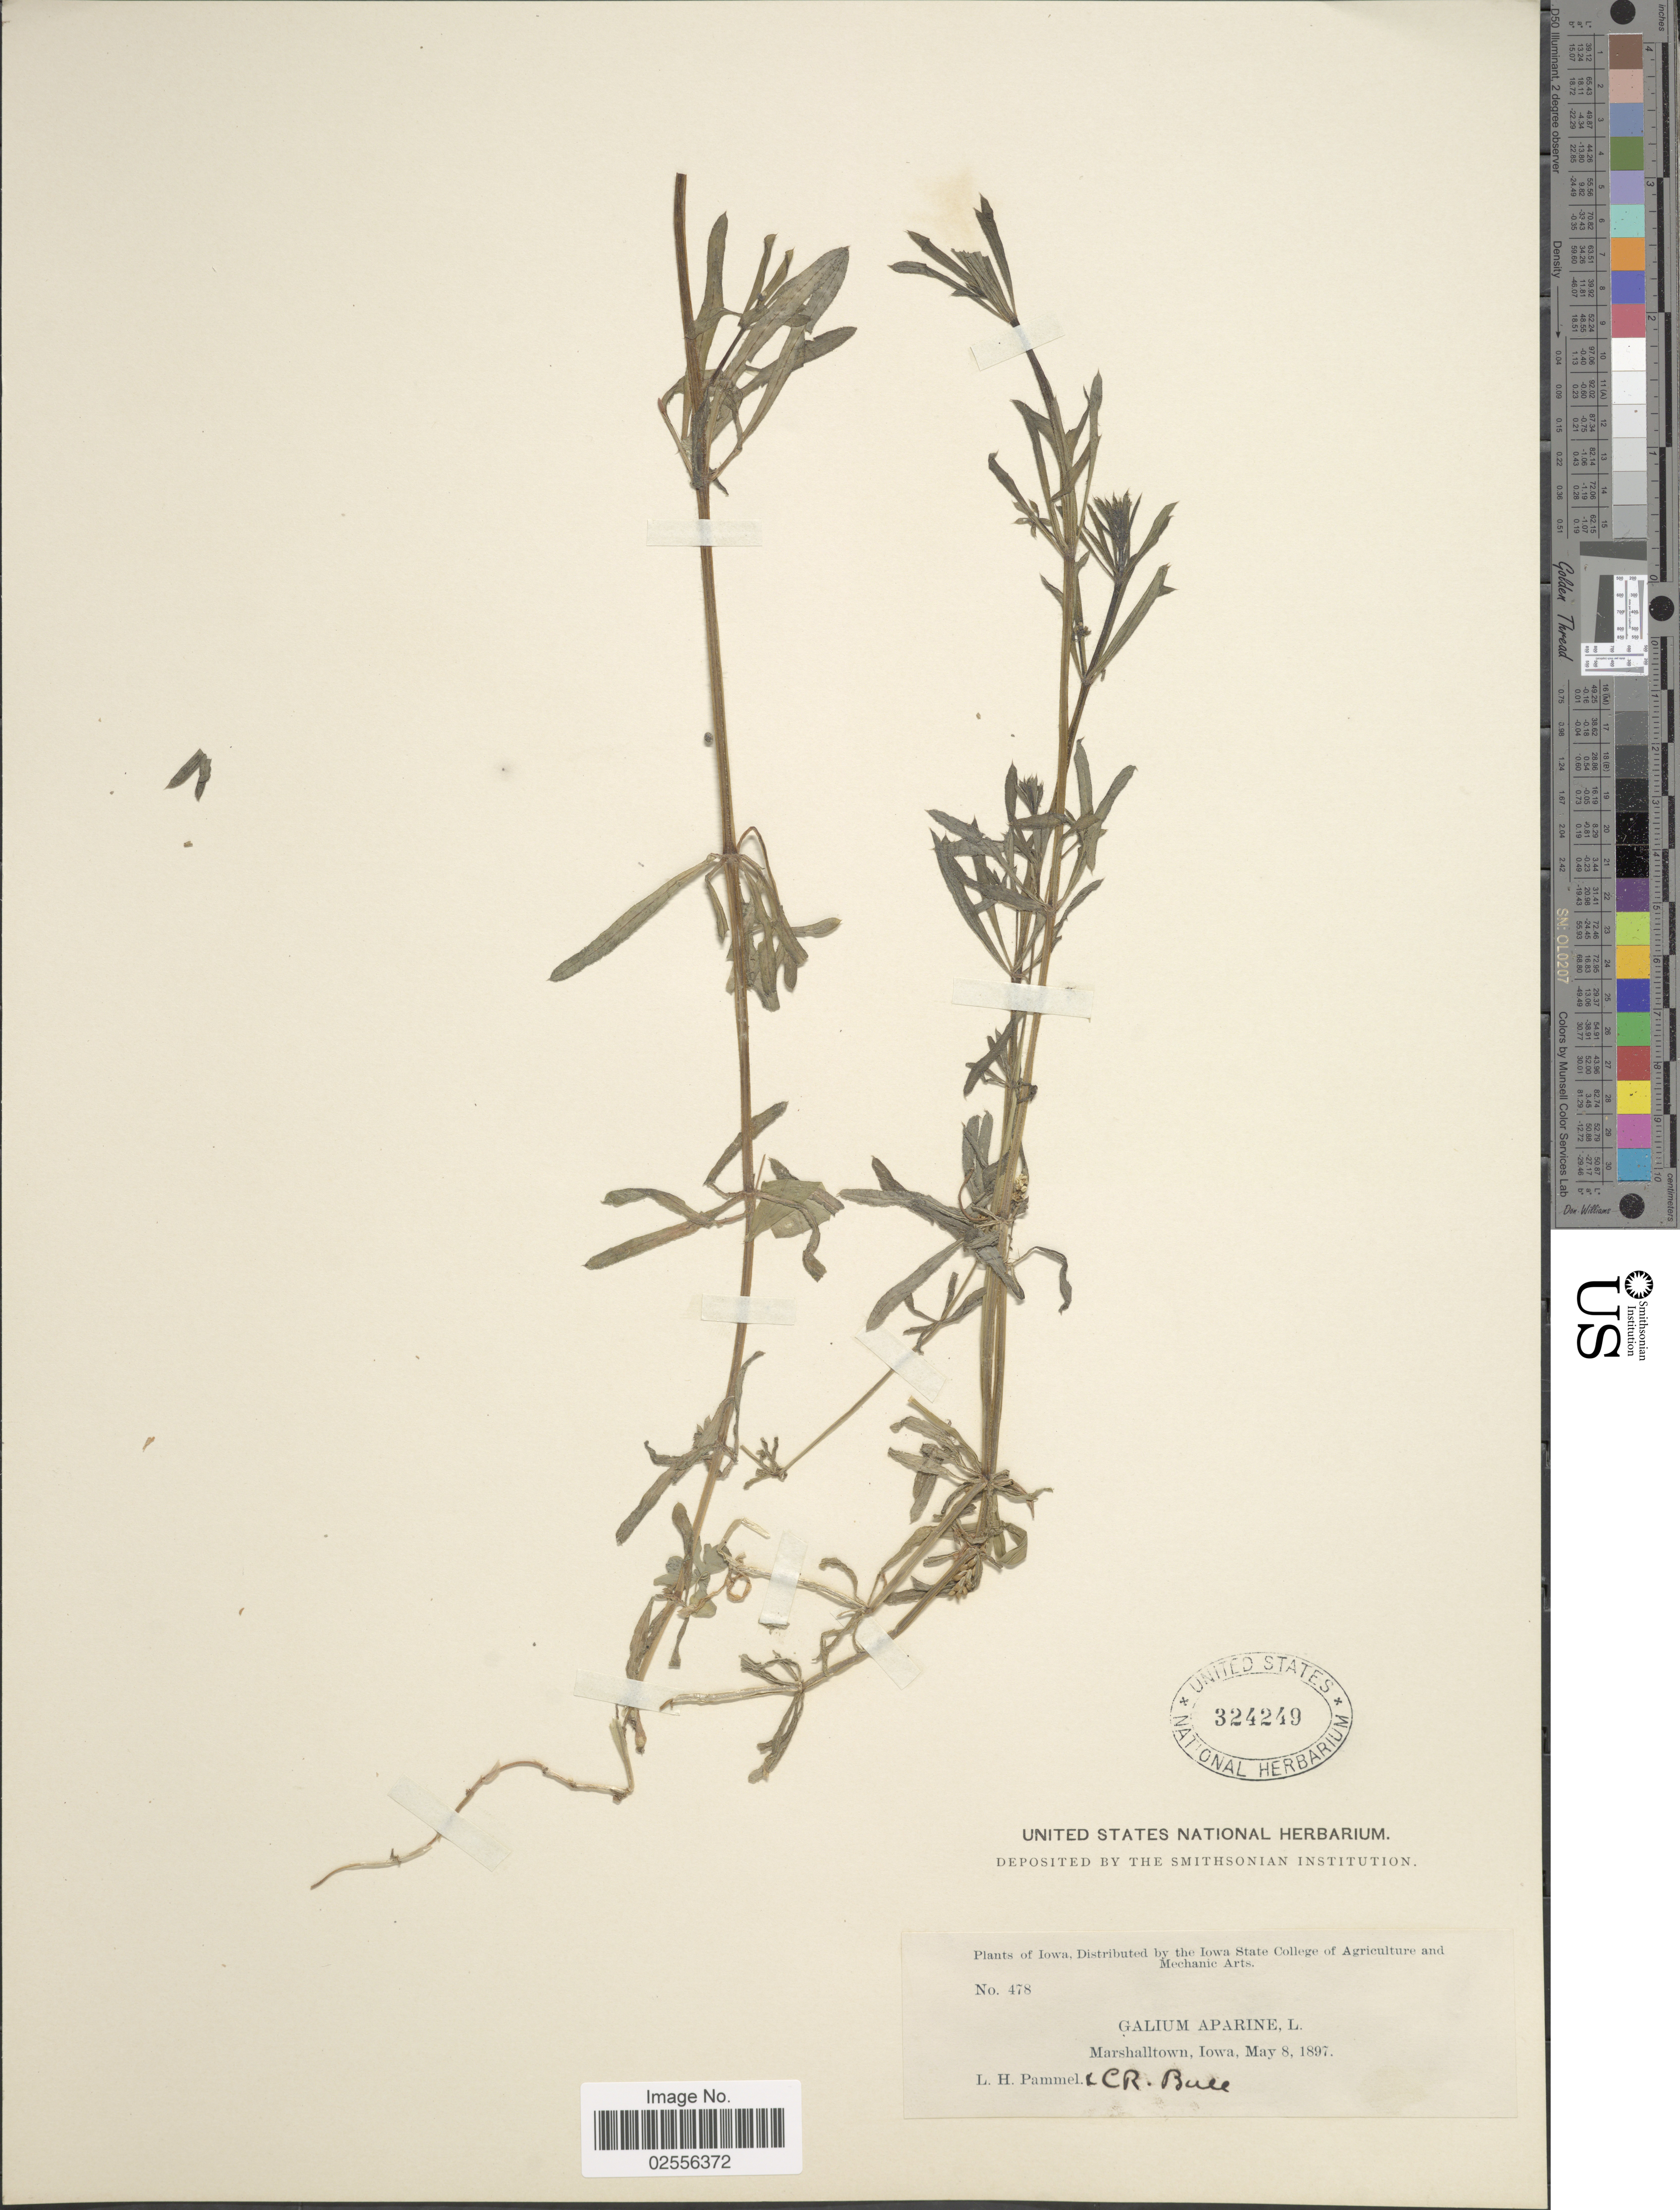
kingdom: Plantae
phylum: Tracheophyta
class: Magnoliopsida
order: Gentianales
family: Rubiaceae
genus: Galium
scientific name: Galium aparine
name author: L.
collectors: L. Pammel & C. Bull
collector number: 478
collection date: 1897-05-08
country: United States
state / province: Iowa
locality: Marshalltown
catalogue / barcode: US 324249